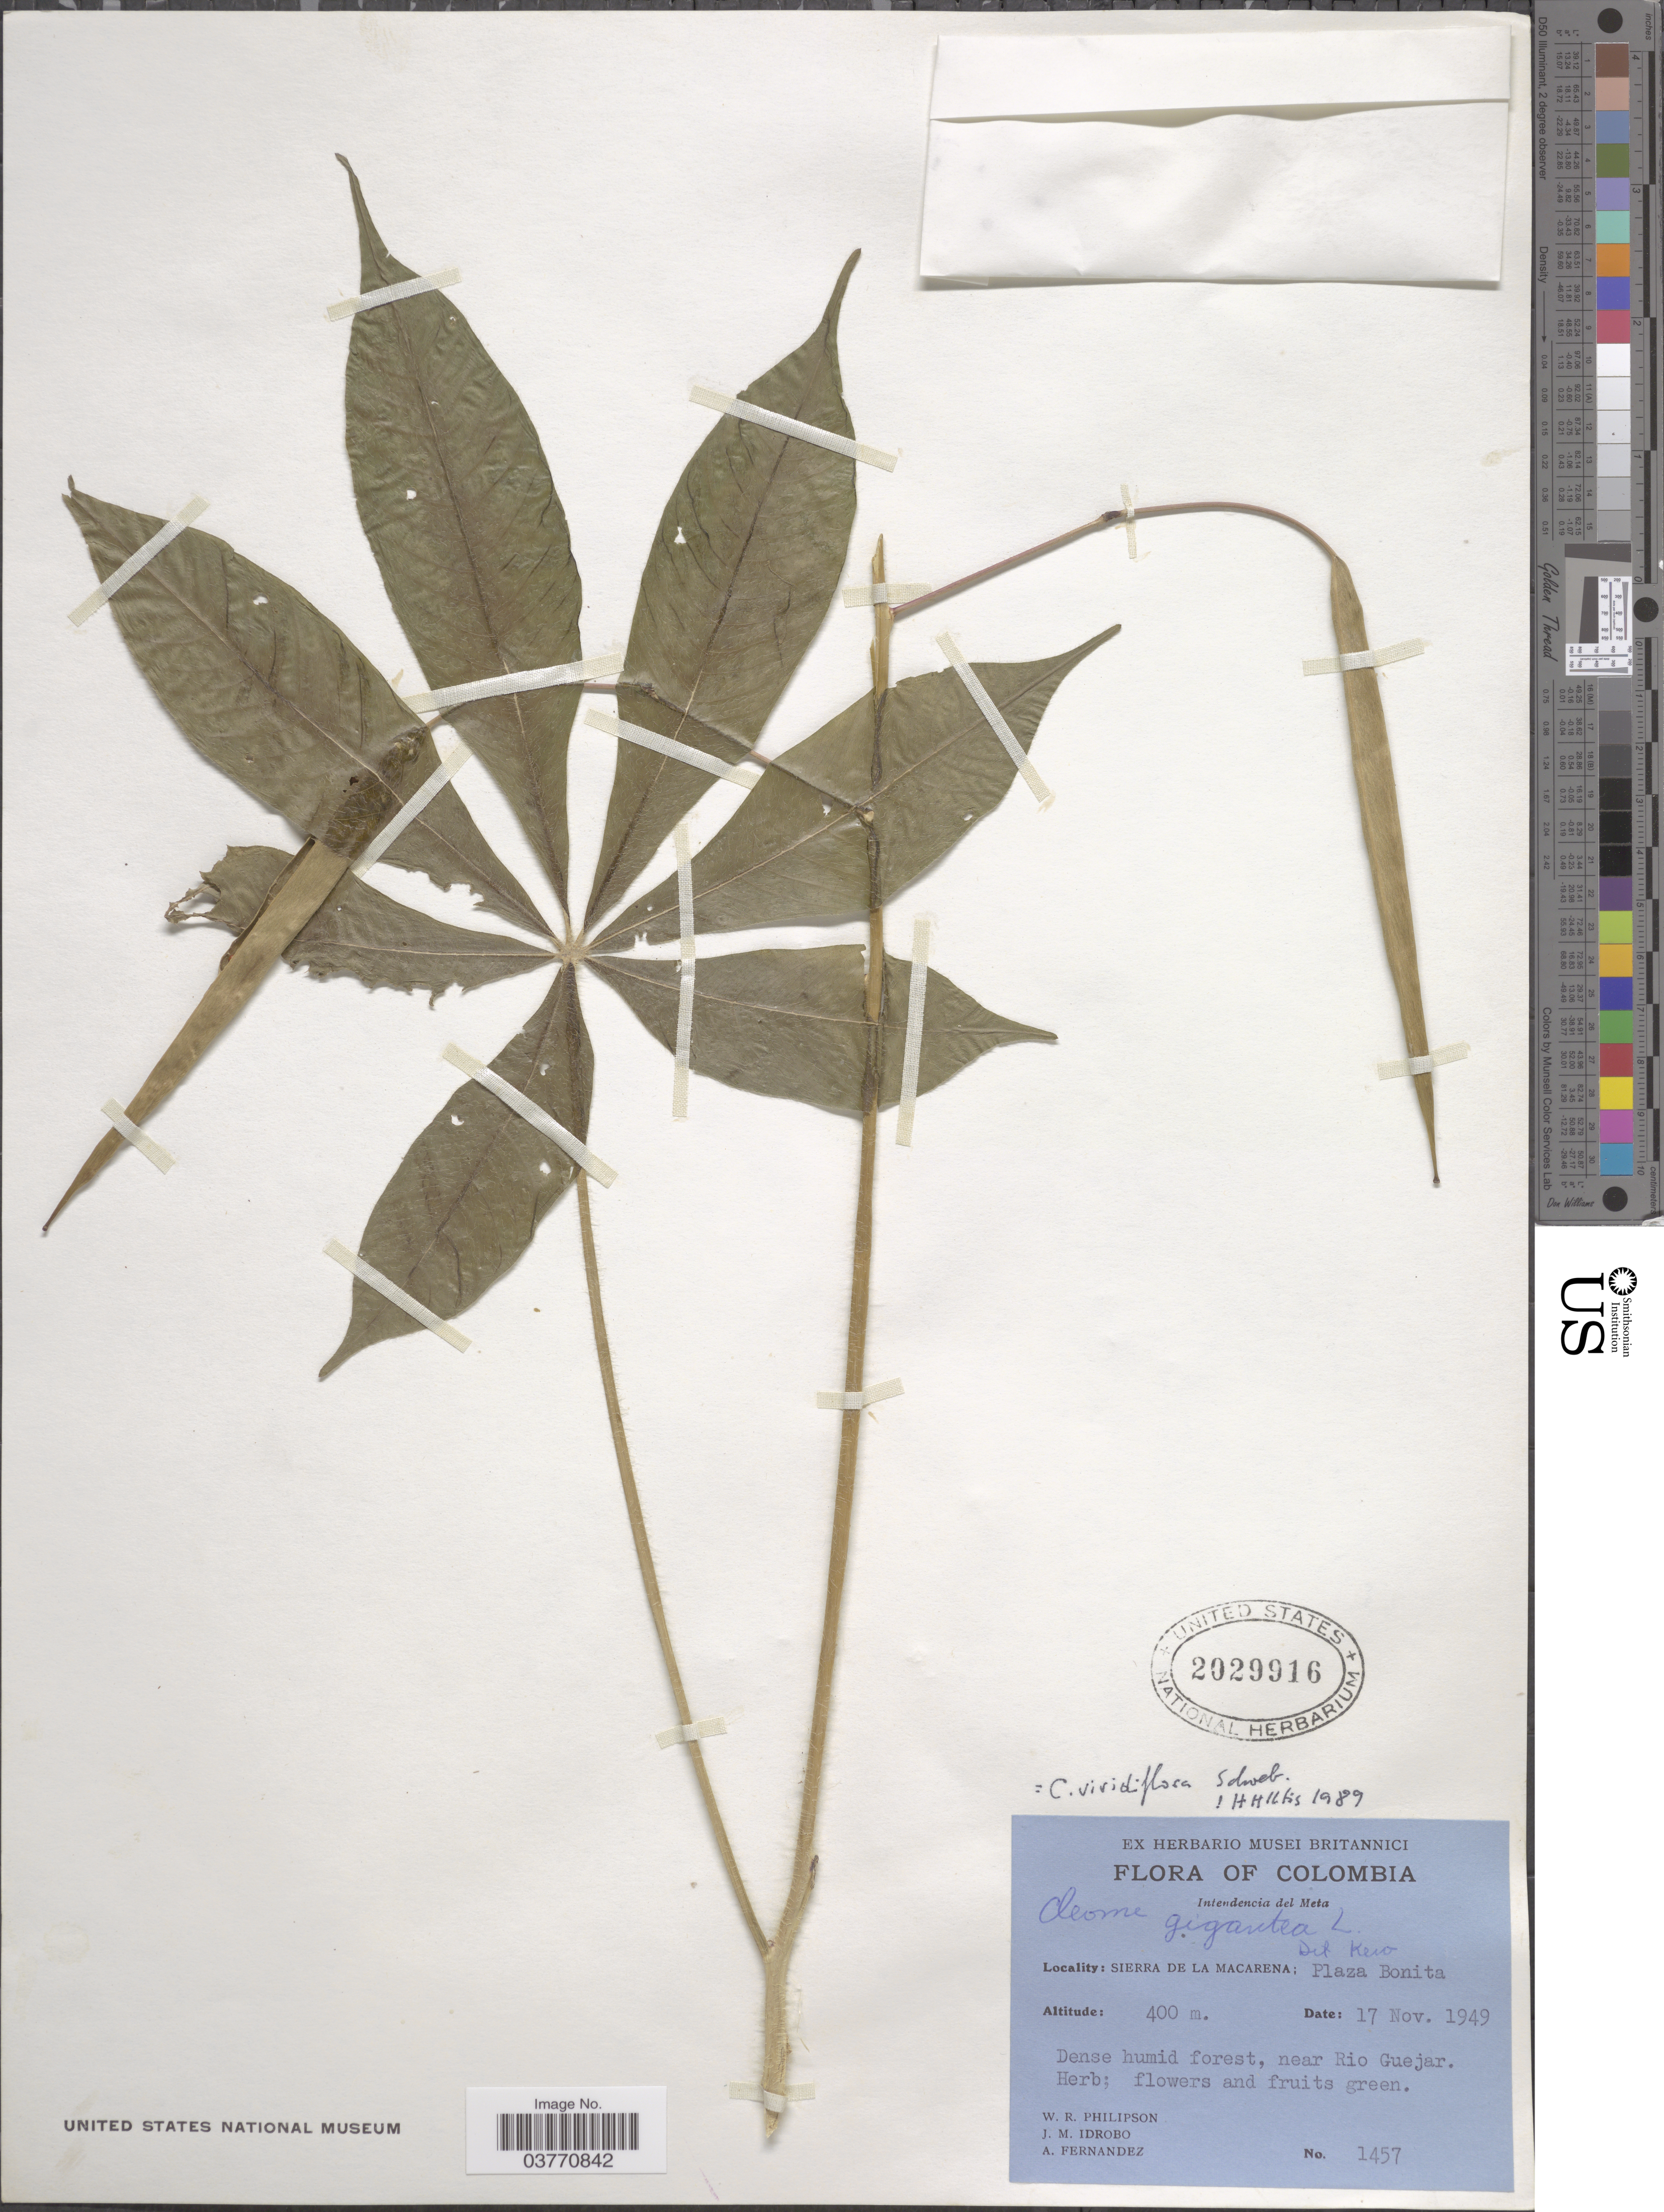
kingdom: Plantae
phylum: Tracheophyta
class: Magnoliopsida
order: Brassicales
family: Cleomaceae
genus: Melidiscus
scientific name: Melidiscus gigantea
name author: (L.) Raf.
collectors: W. R. Philipson, J. M. Idrobo & A. Fernandez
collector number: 1457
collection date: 1949-11-17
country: Colombia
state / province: Meta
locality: Intendencia del Meta. Sierra de La Macarena; Plaza Bonita. near Rio Guejar.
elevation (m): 400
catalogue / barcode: US 2029916